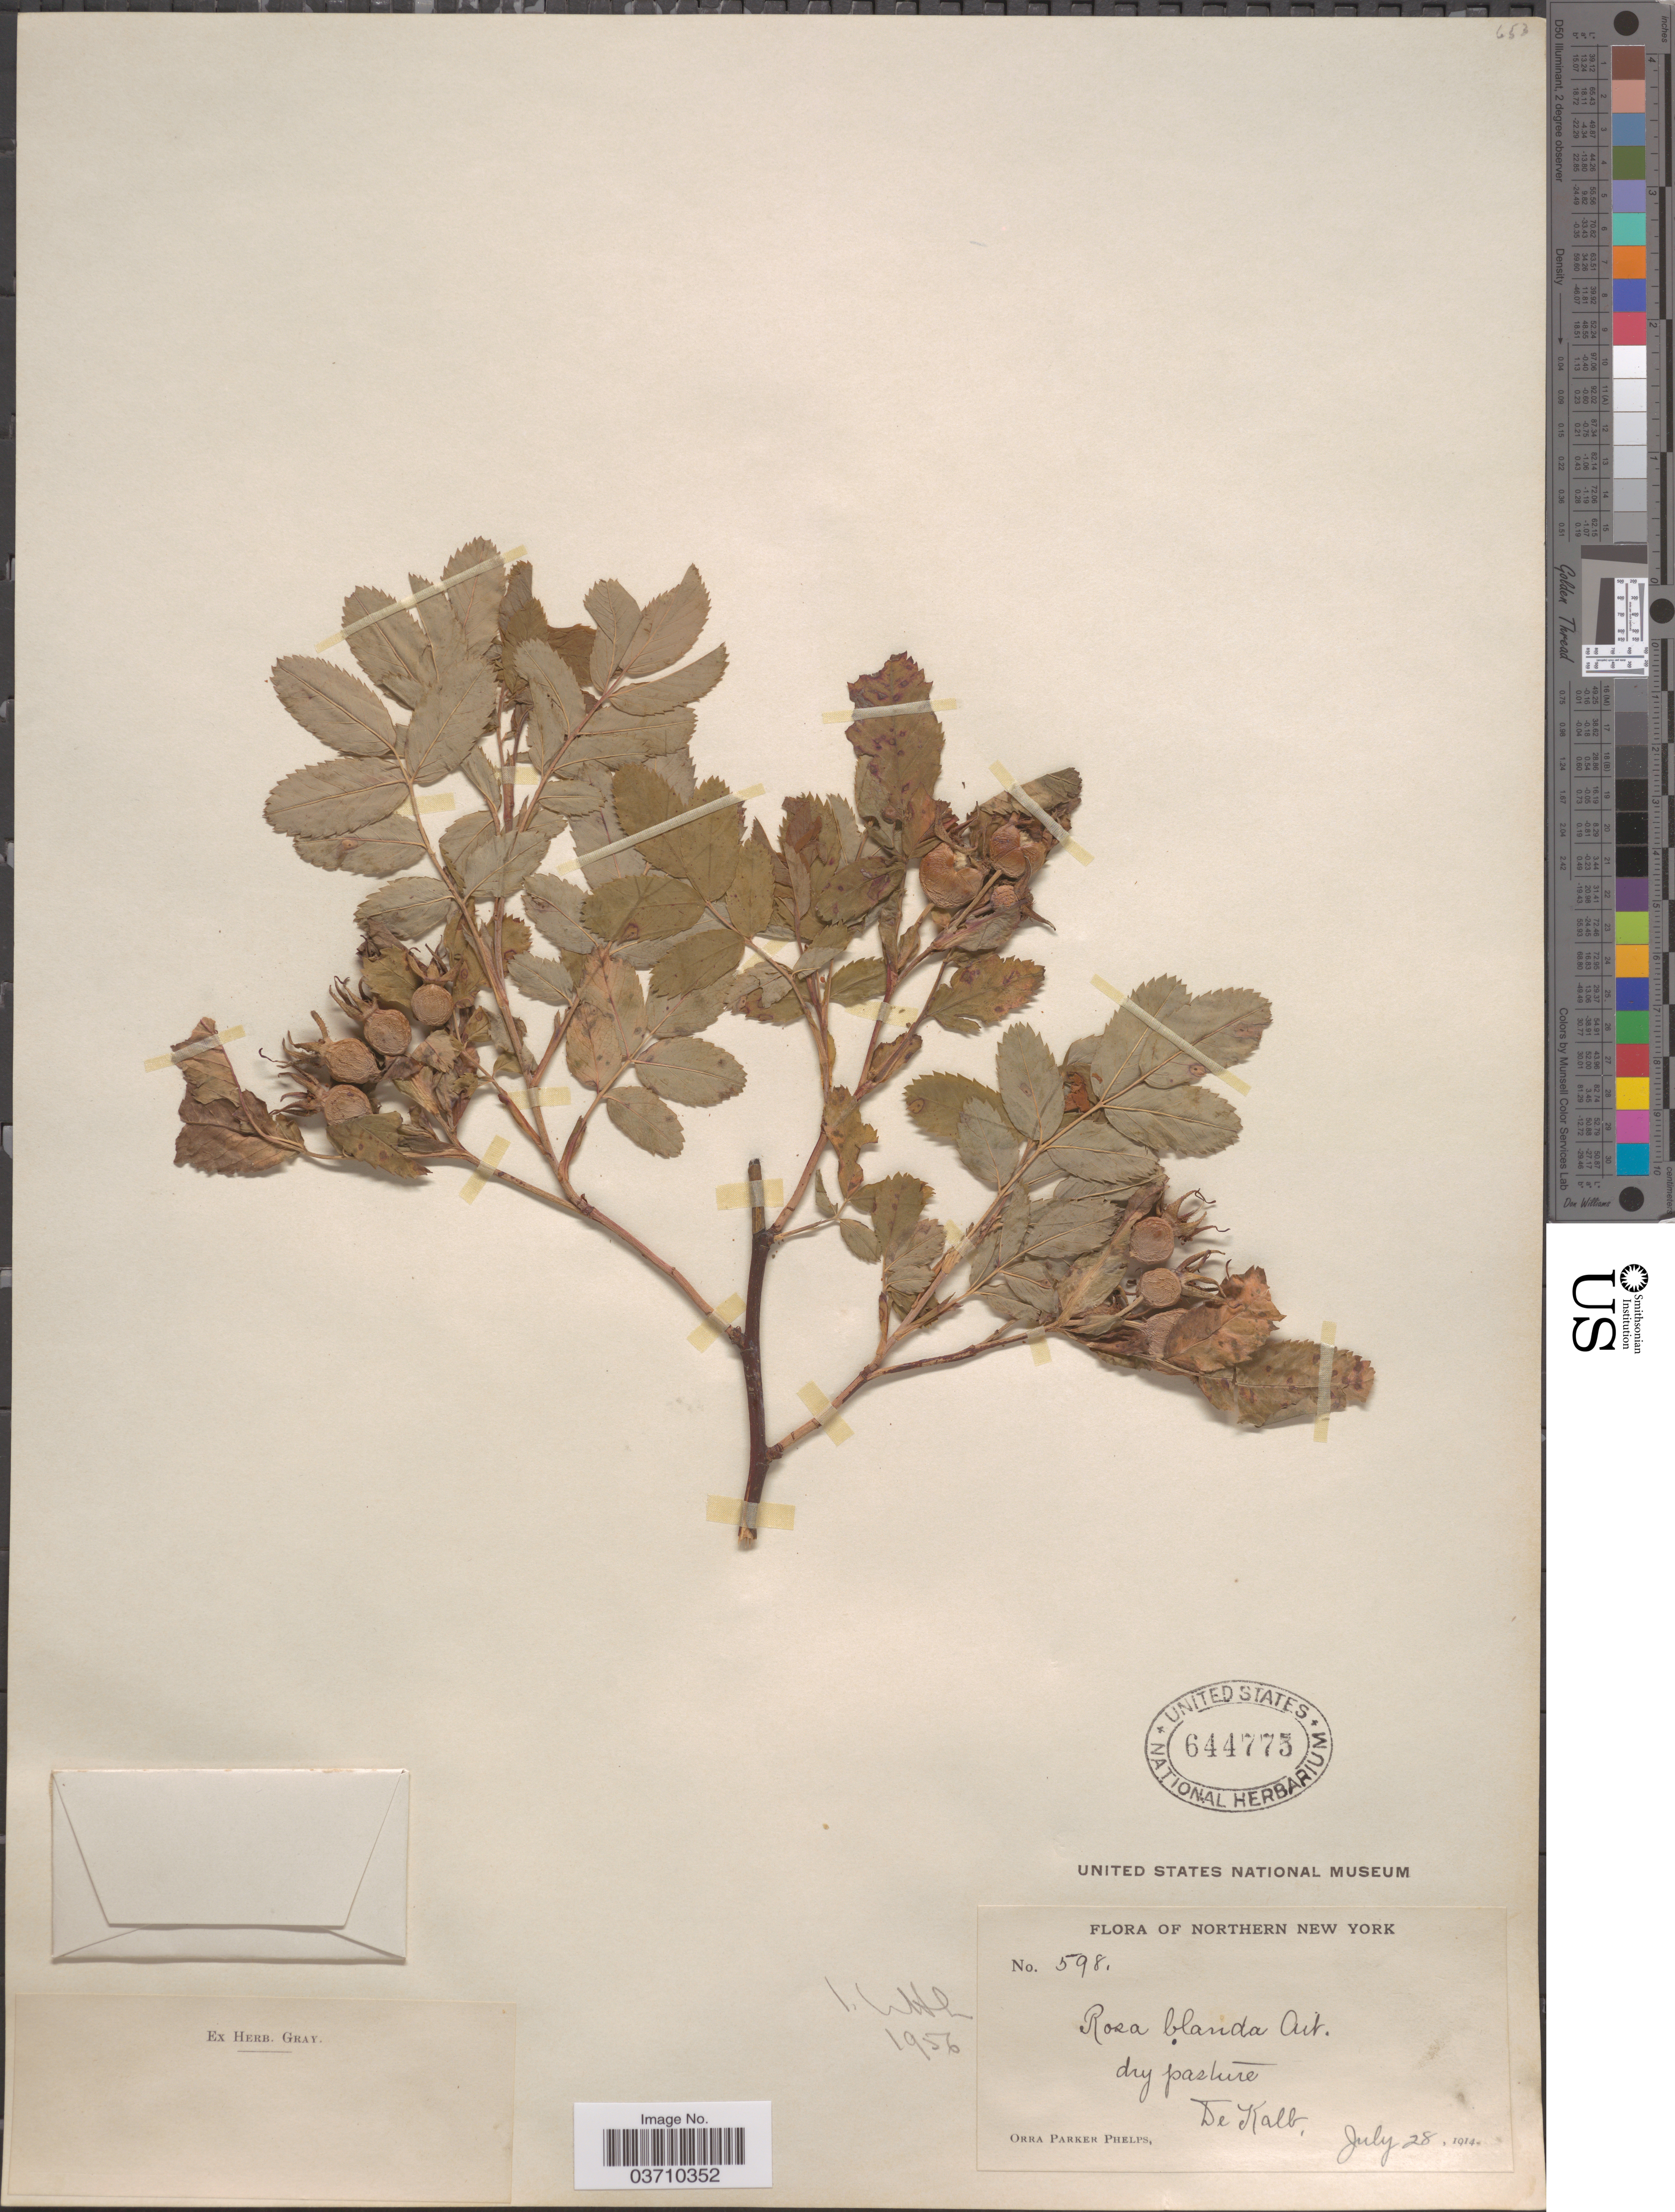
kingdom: Plantae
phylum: Tracheophyta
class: Magnoliopsida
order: Rosales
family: Rosaceae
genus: Rosa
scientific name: Rosa blanda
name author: Aiton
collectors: O. P. Phelps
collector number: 598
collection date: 1914-07-28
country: United States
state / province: New York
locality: Northern New York. De Kalb.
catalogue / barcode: US 644775